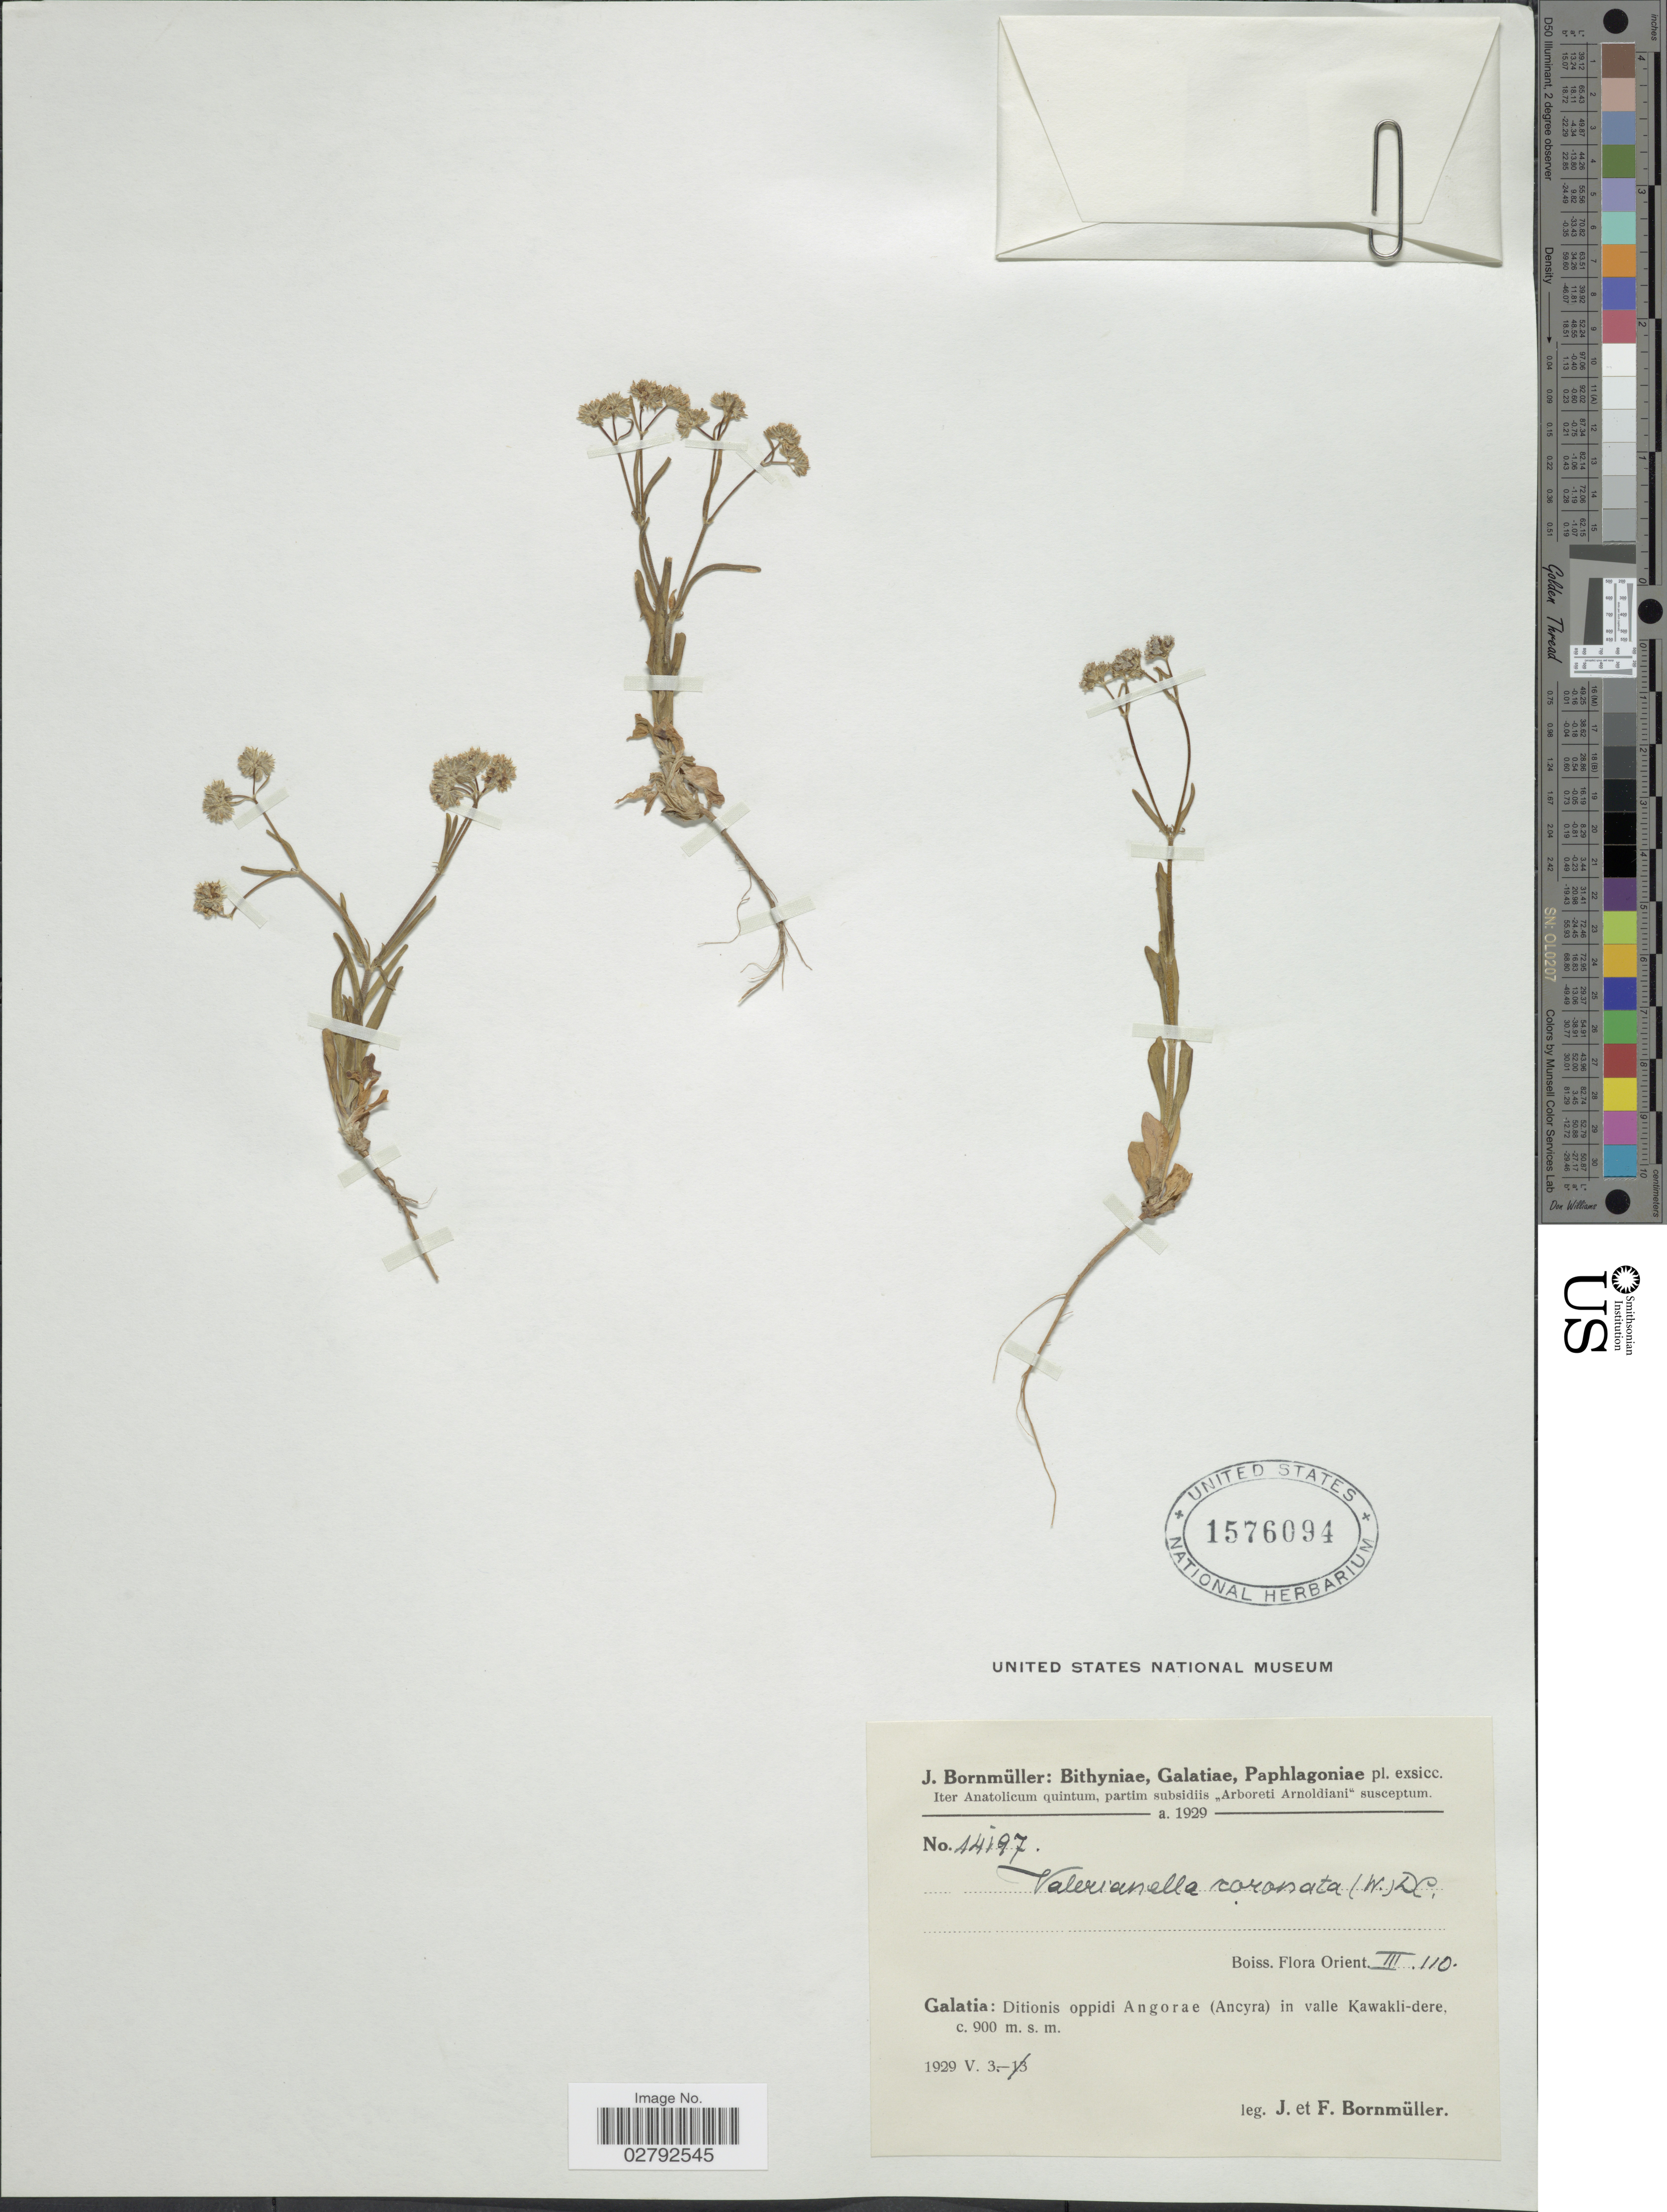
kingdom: Plantae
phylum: Tracheophyta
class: Magnoliopsida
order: Dipsacales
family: Caprifoliaceae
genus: Valerianella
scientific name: Valerianella coronata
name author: (L.) DC.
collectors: J. Bornmüller & F. Bornmüller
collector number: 14197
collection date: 1929-05-03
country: Turkey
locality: Galatia: Ditionis oppidi Angorae (Ancyra) in valle Kawakli-dere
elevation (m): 900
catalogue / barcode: US 1576094